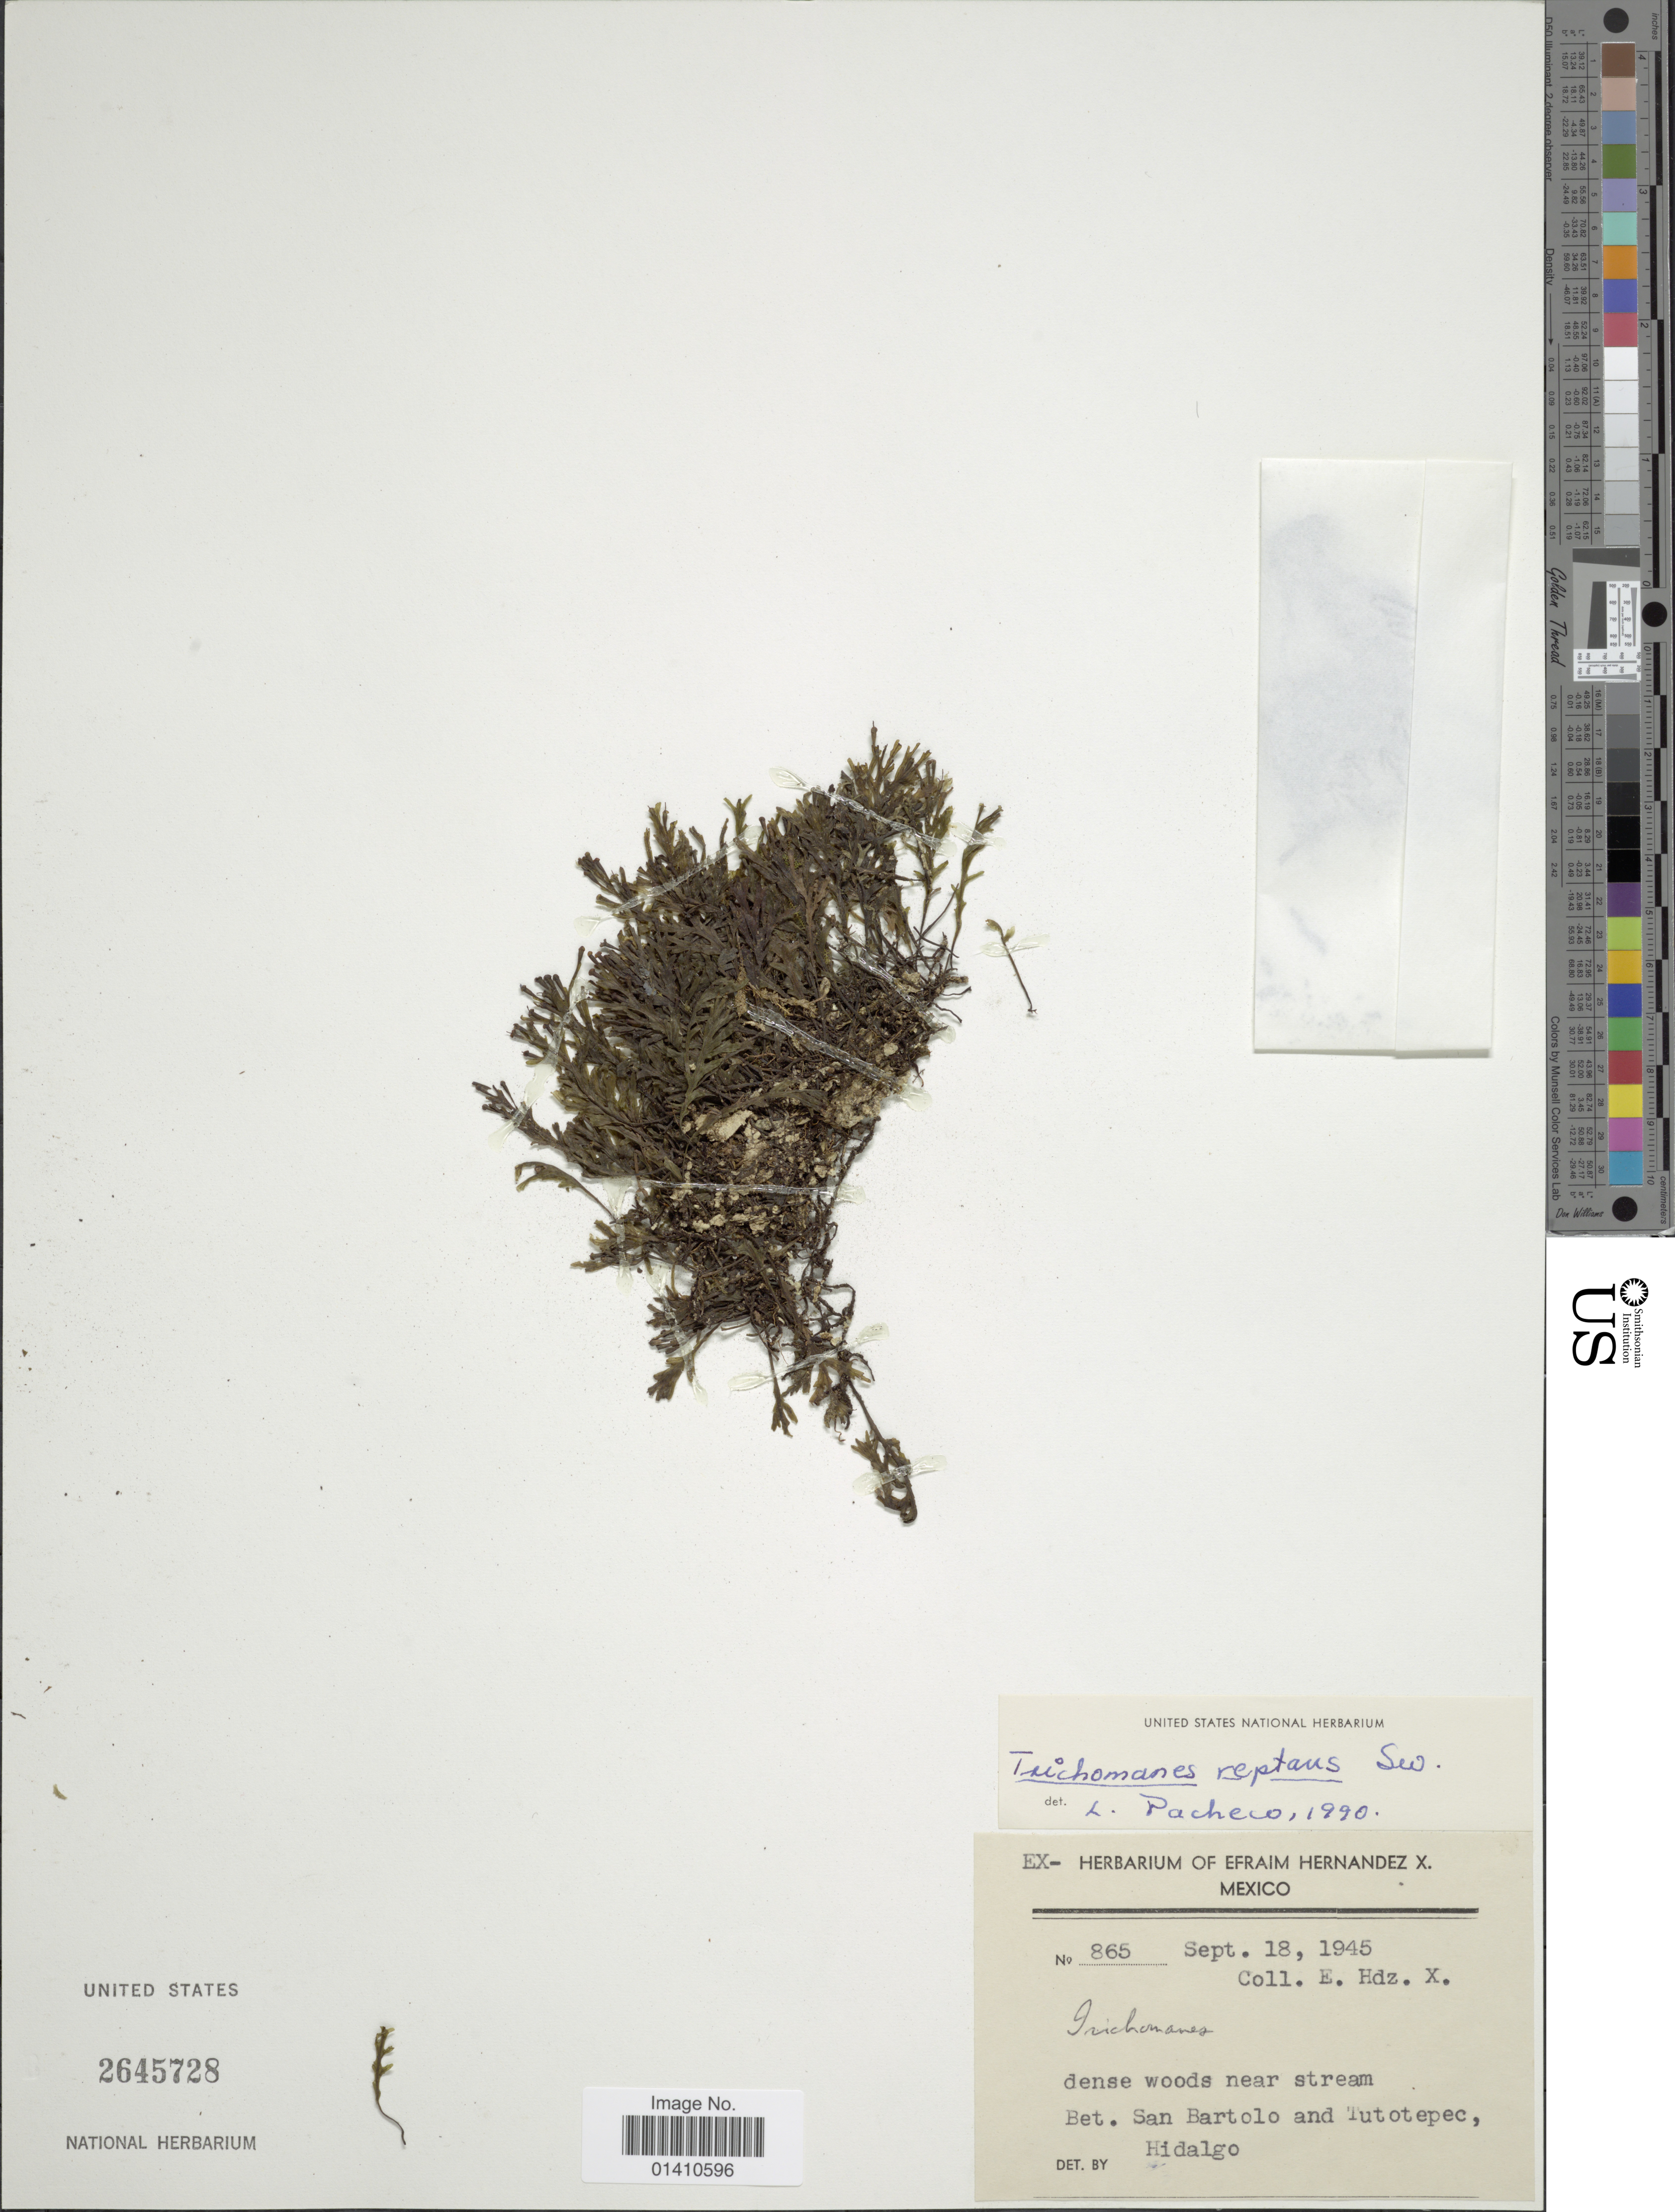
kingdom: Plantae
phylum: Tracheophyta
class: Polypodiopsida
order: Hymenophyllales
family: Hymenophyllaceae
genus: Didymoglossum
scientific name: Didymoglossum reptans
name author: (Sw.) C. Presl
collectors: ex herb. Efraim Hernandez X.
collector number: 865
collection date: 1945-09-18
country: Mexico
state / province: Hidalgo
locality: Dense woods near stream. Bet. San Bartolo and Tutotepec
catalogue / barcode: US 2645728